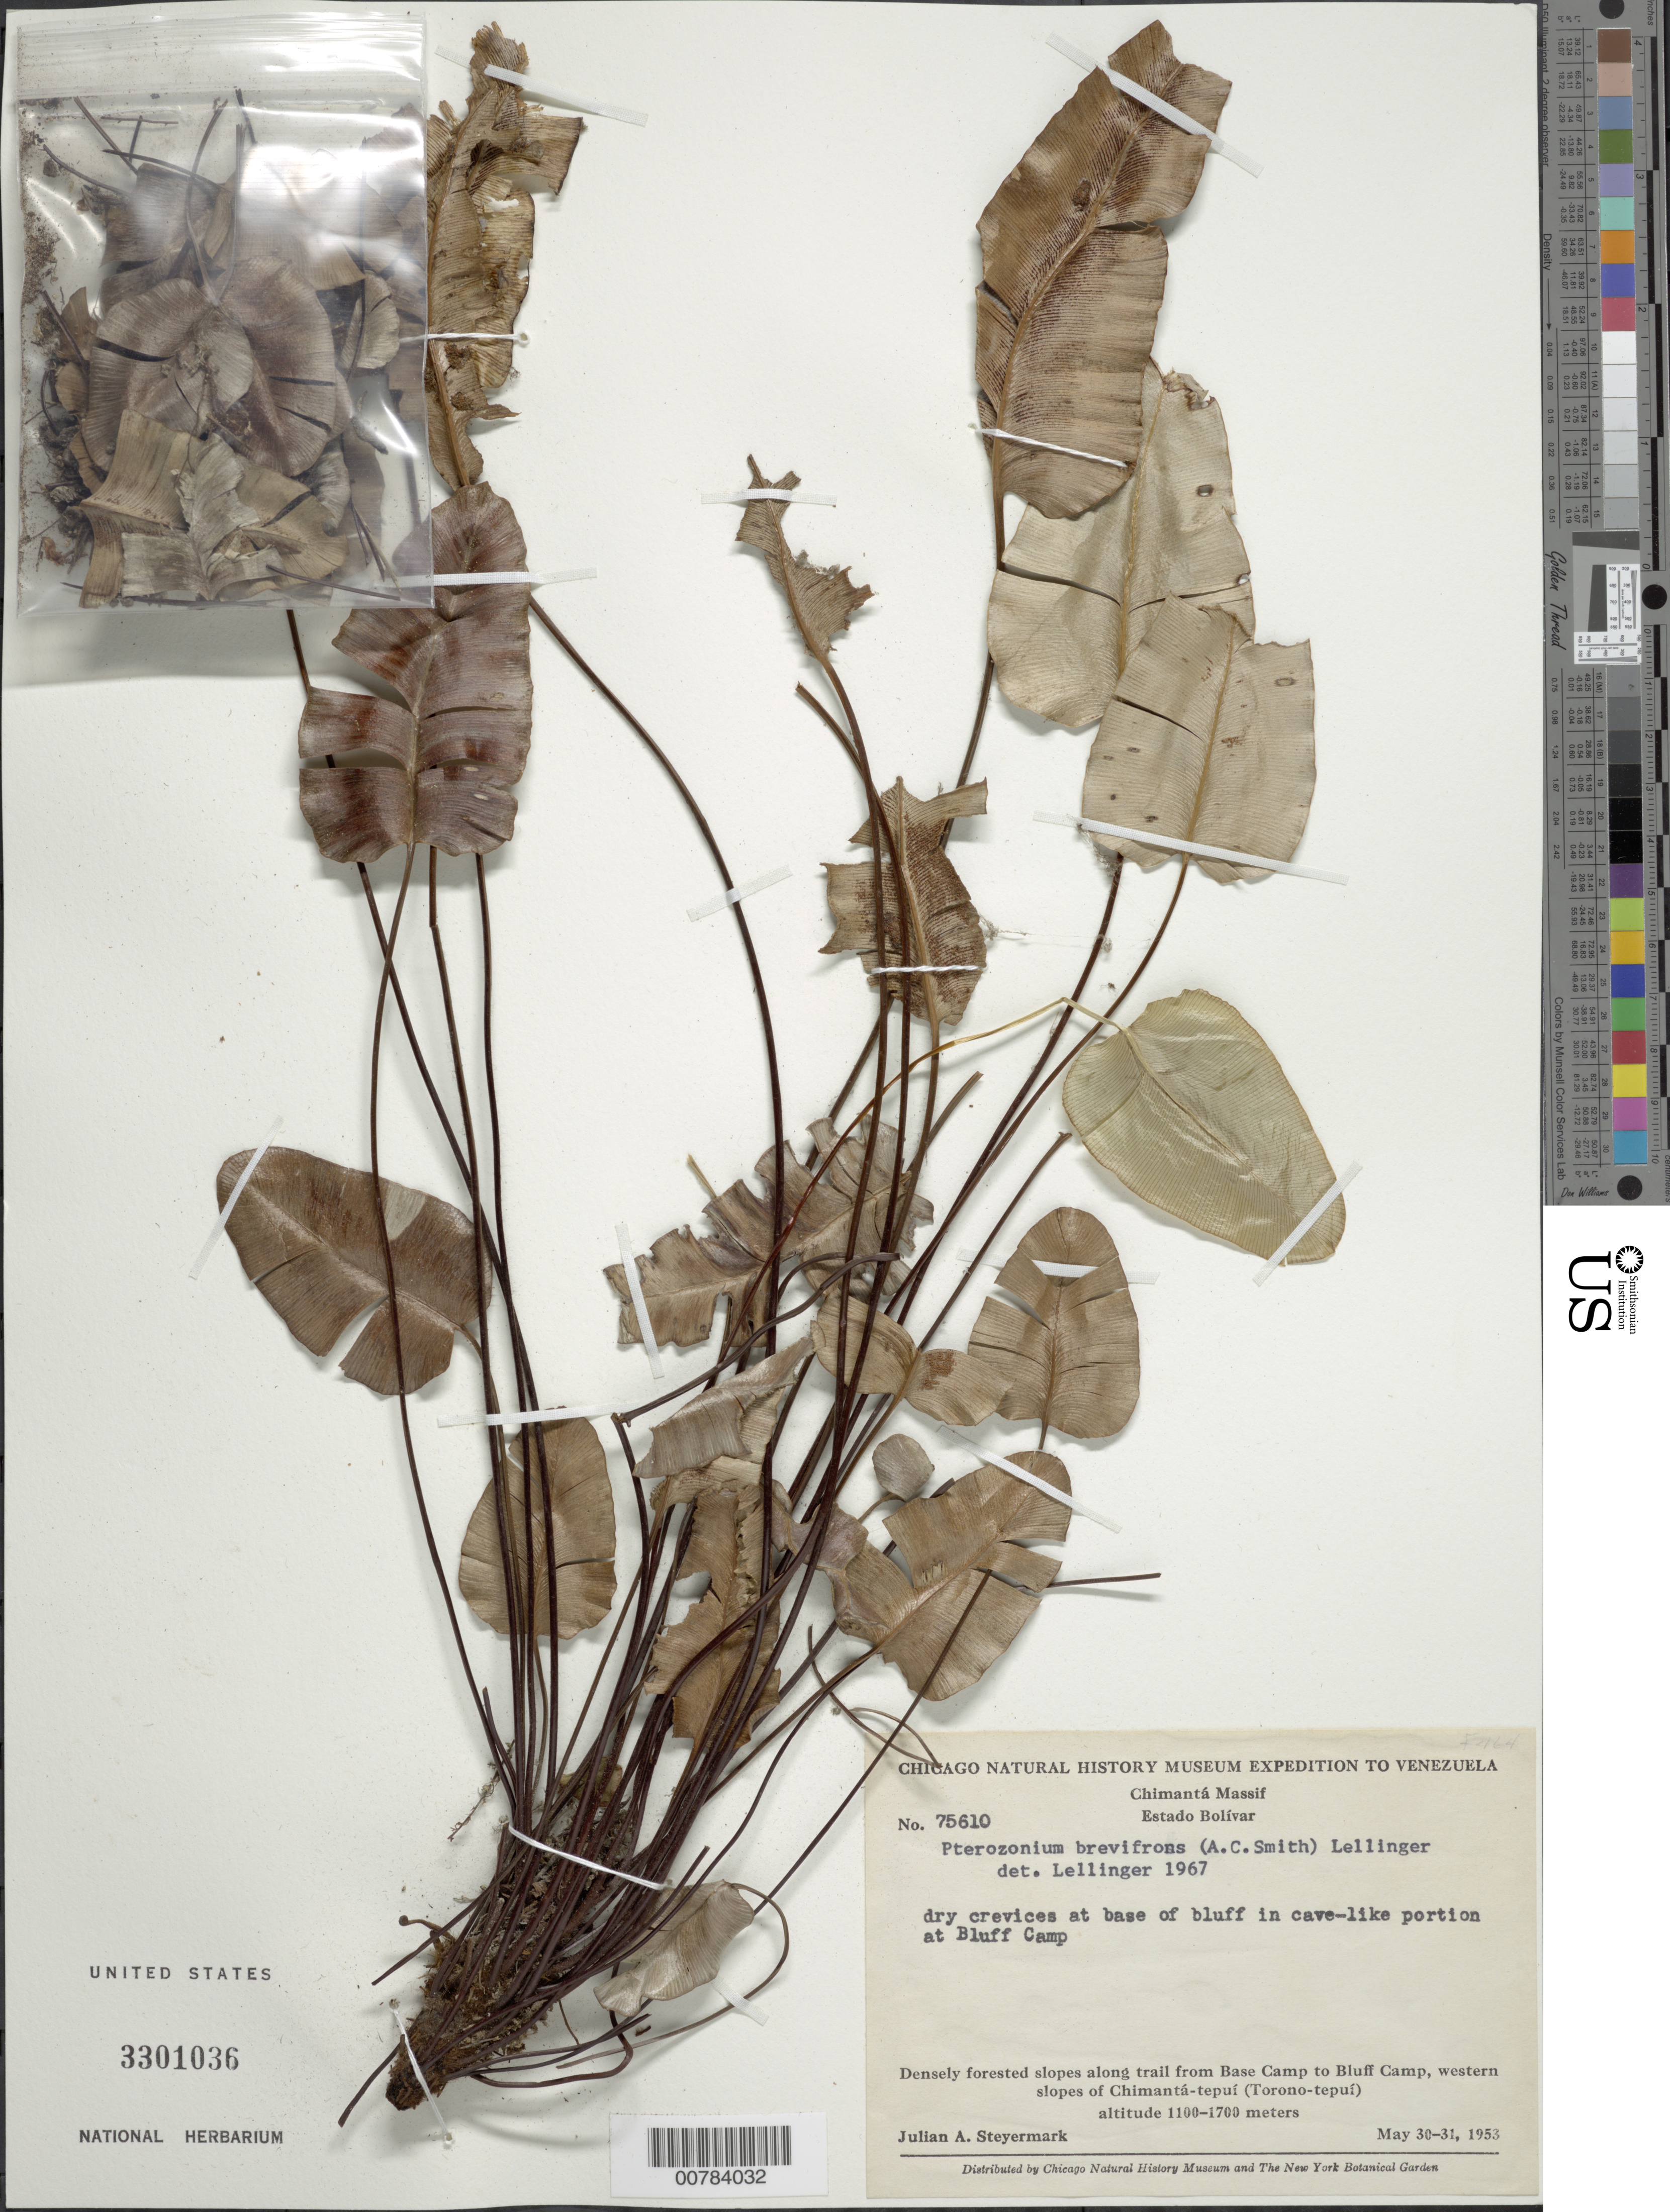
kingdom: Plantae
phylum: Tracheophyta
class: Polypodiopsida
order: Polypodiales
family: Pteridaceae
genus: Pterozonium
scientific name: Pterozonium brevifrons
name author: (A.C. Sm.) Lellinger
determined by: Lellinger, David B., (BOT), Smithsonian Institution - National Museum of Natural History (UNITED STATES)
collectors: J. Steyermark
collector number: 75610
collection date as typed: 30-May-53 to 31-May-53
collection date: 1953-05-30/1953-05-31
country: Venezuela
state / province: Bolívar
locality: Chimantá-tepuí (Torono-tepuí), from Base Camp to Bluff Camp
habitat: Dry crevices at base of bluff in care-like portion, densely forested slopes along trail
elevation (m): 1100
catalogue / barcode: US 3301036